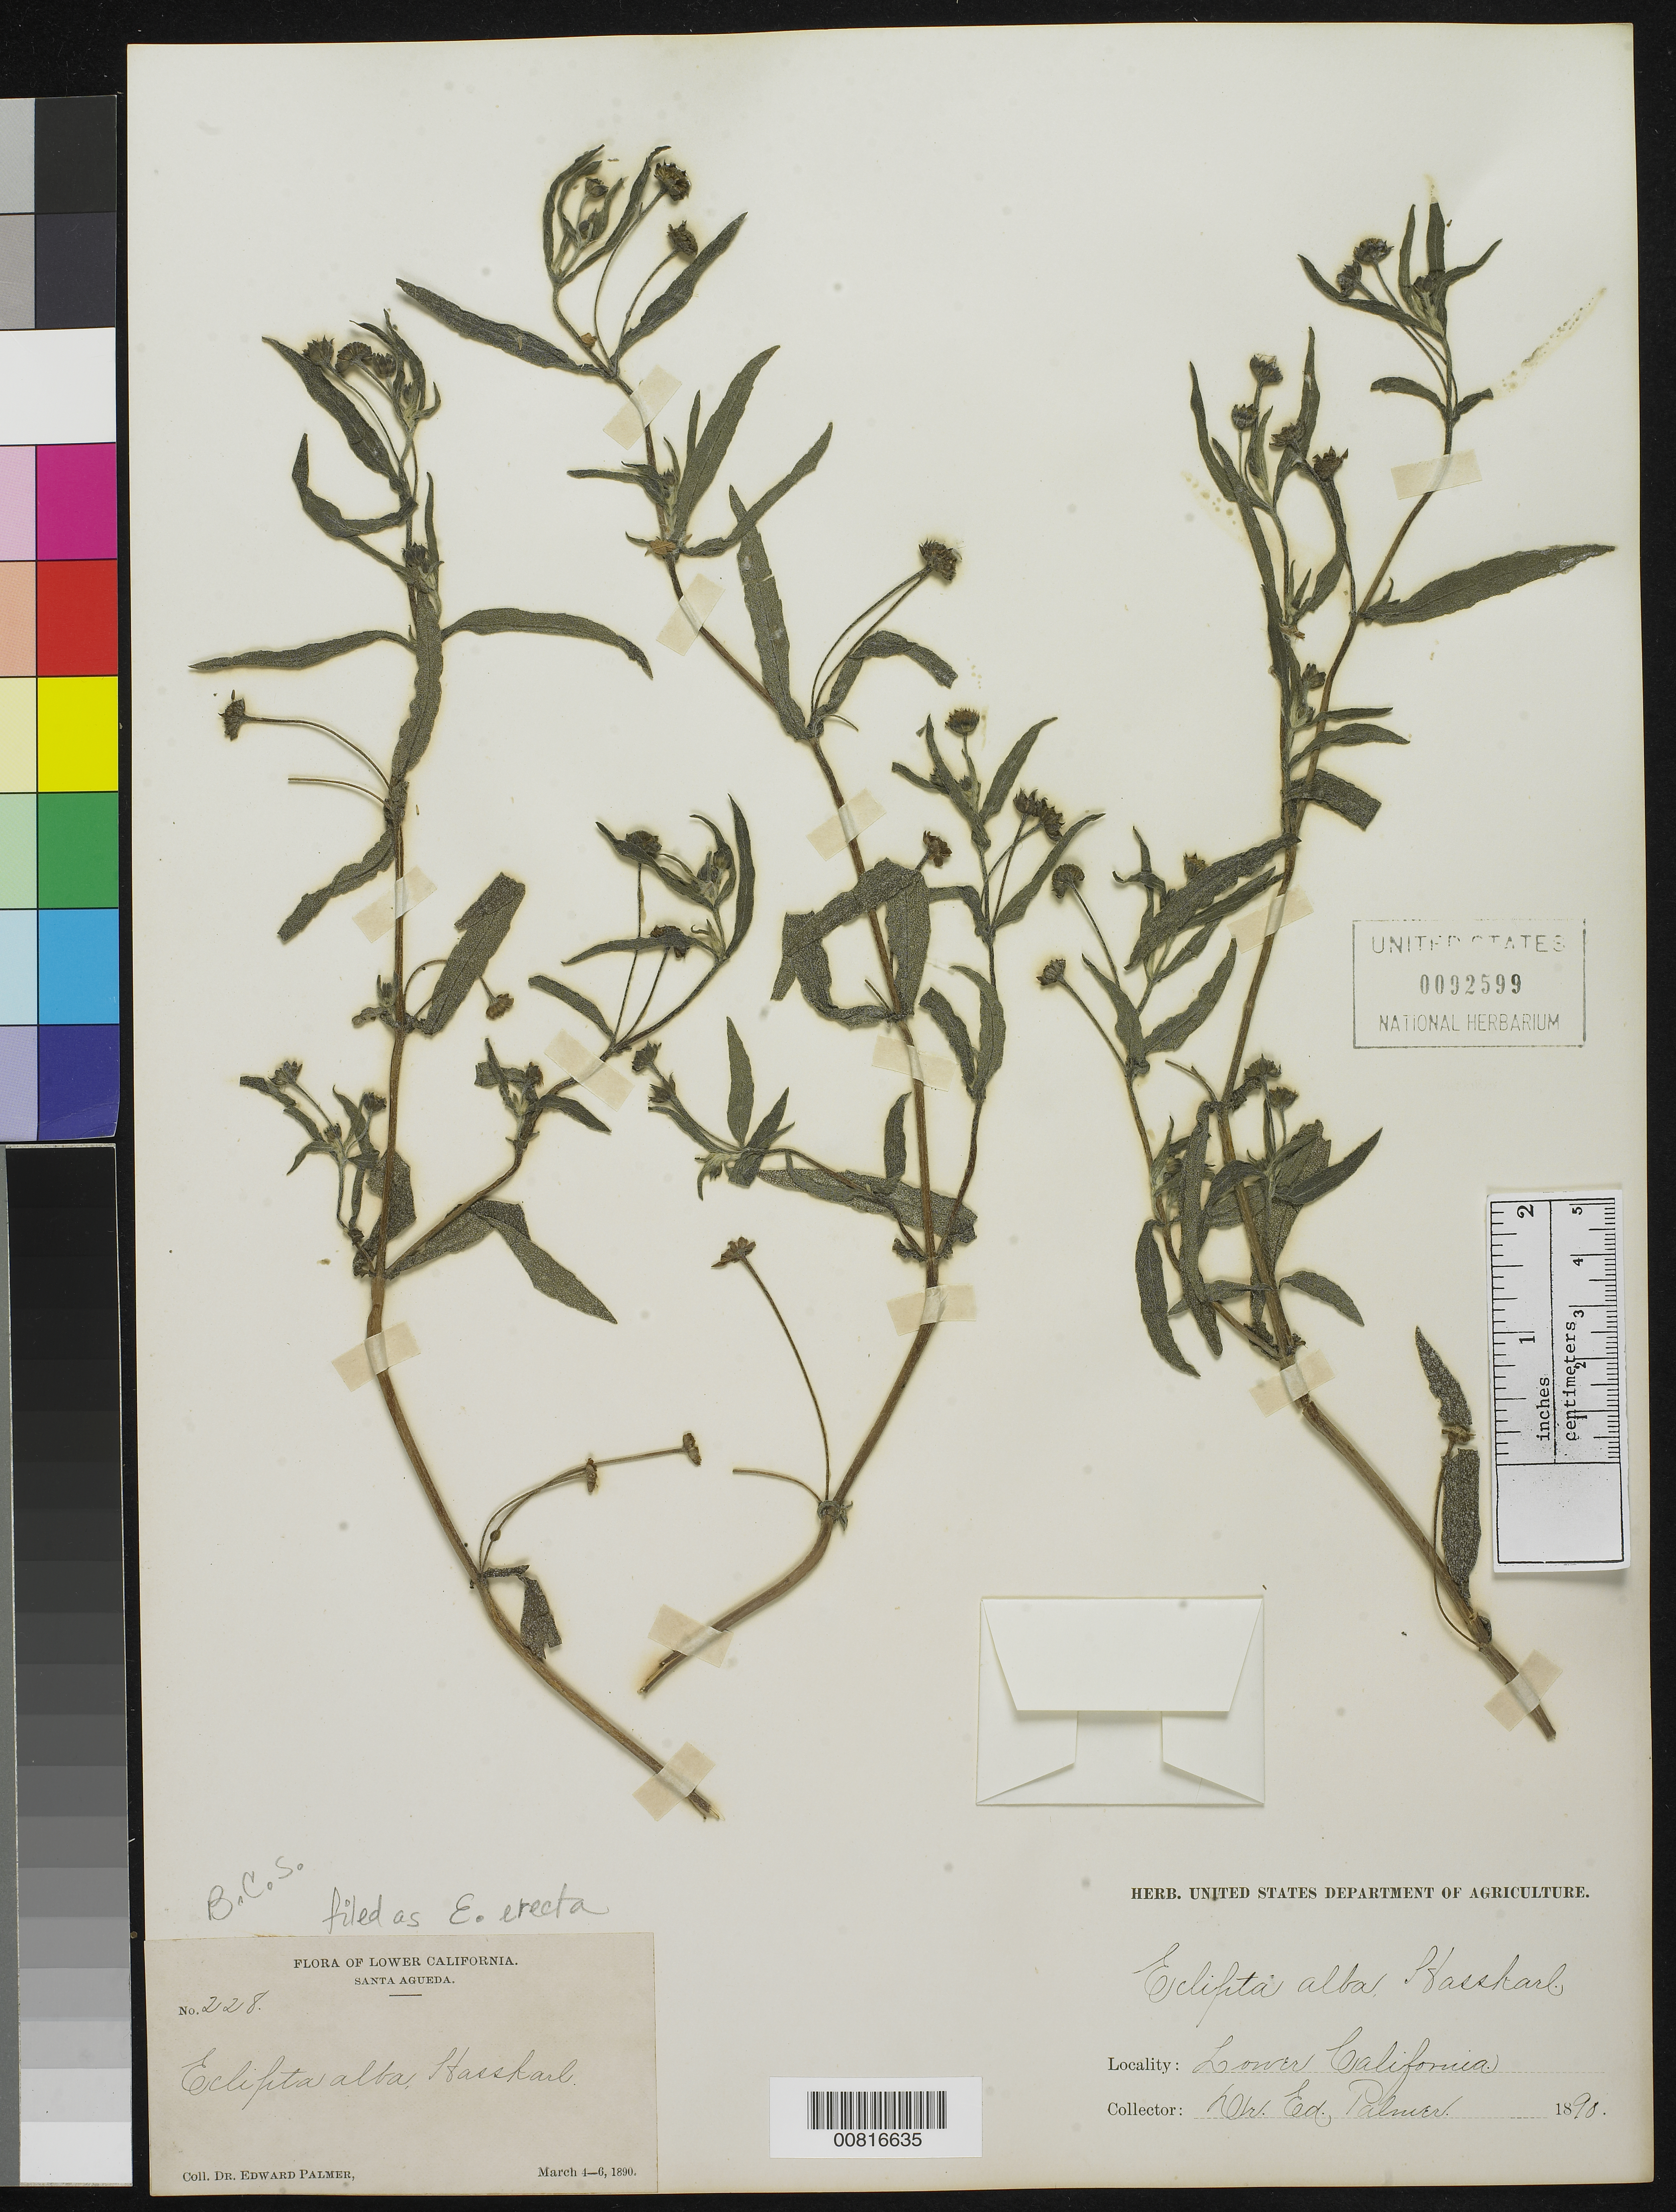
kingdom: Plantae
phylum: Tracheophyta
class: Magnoliopsida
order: Asterales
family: Asteraceae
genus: Eclipta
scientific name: Eclipta alba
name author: (L.) Hassk.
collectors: E. Palmer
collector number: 228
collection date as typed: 04 Mar 1890 to 06 Mar 1890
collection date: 1890-03-04/1890-03-06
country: Mexico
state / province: Baja California Sur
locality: Santa Agueda, Baja California Sur.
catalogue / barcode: US 92599